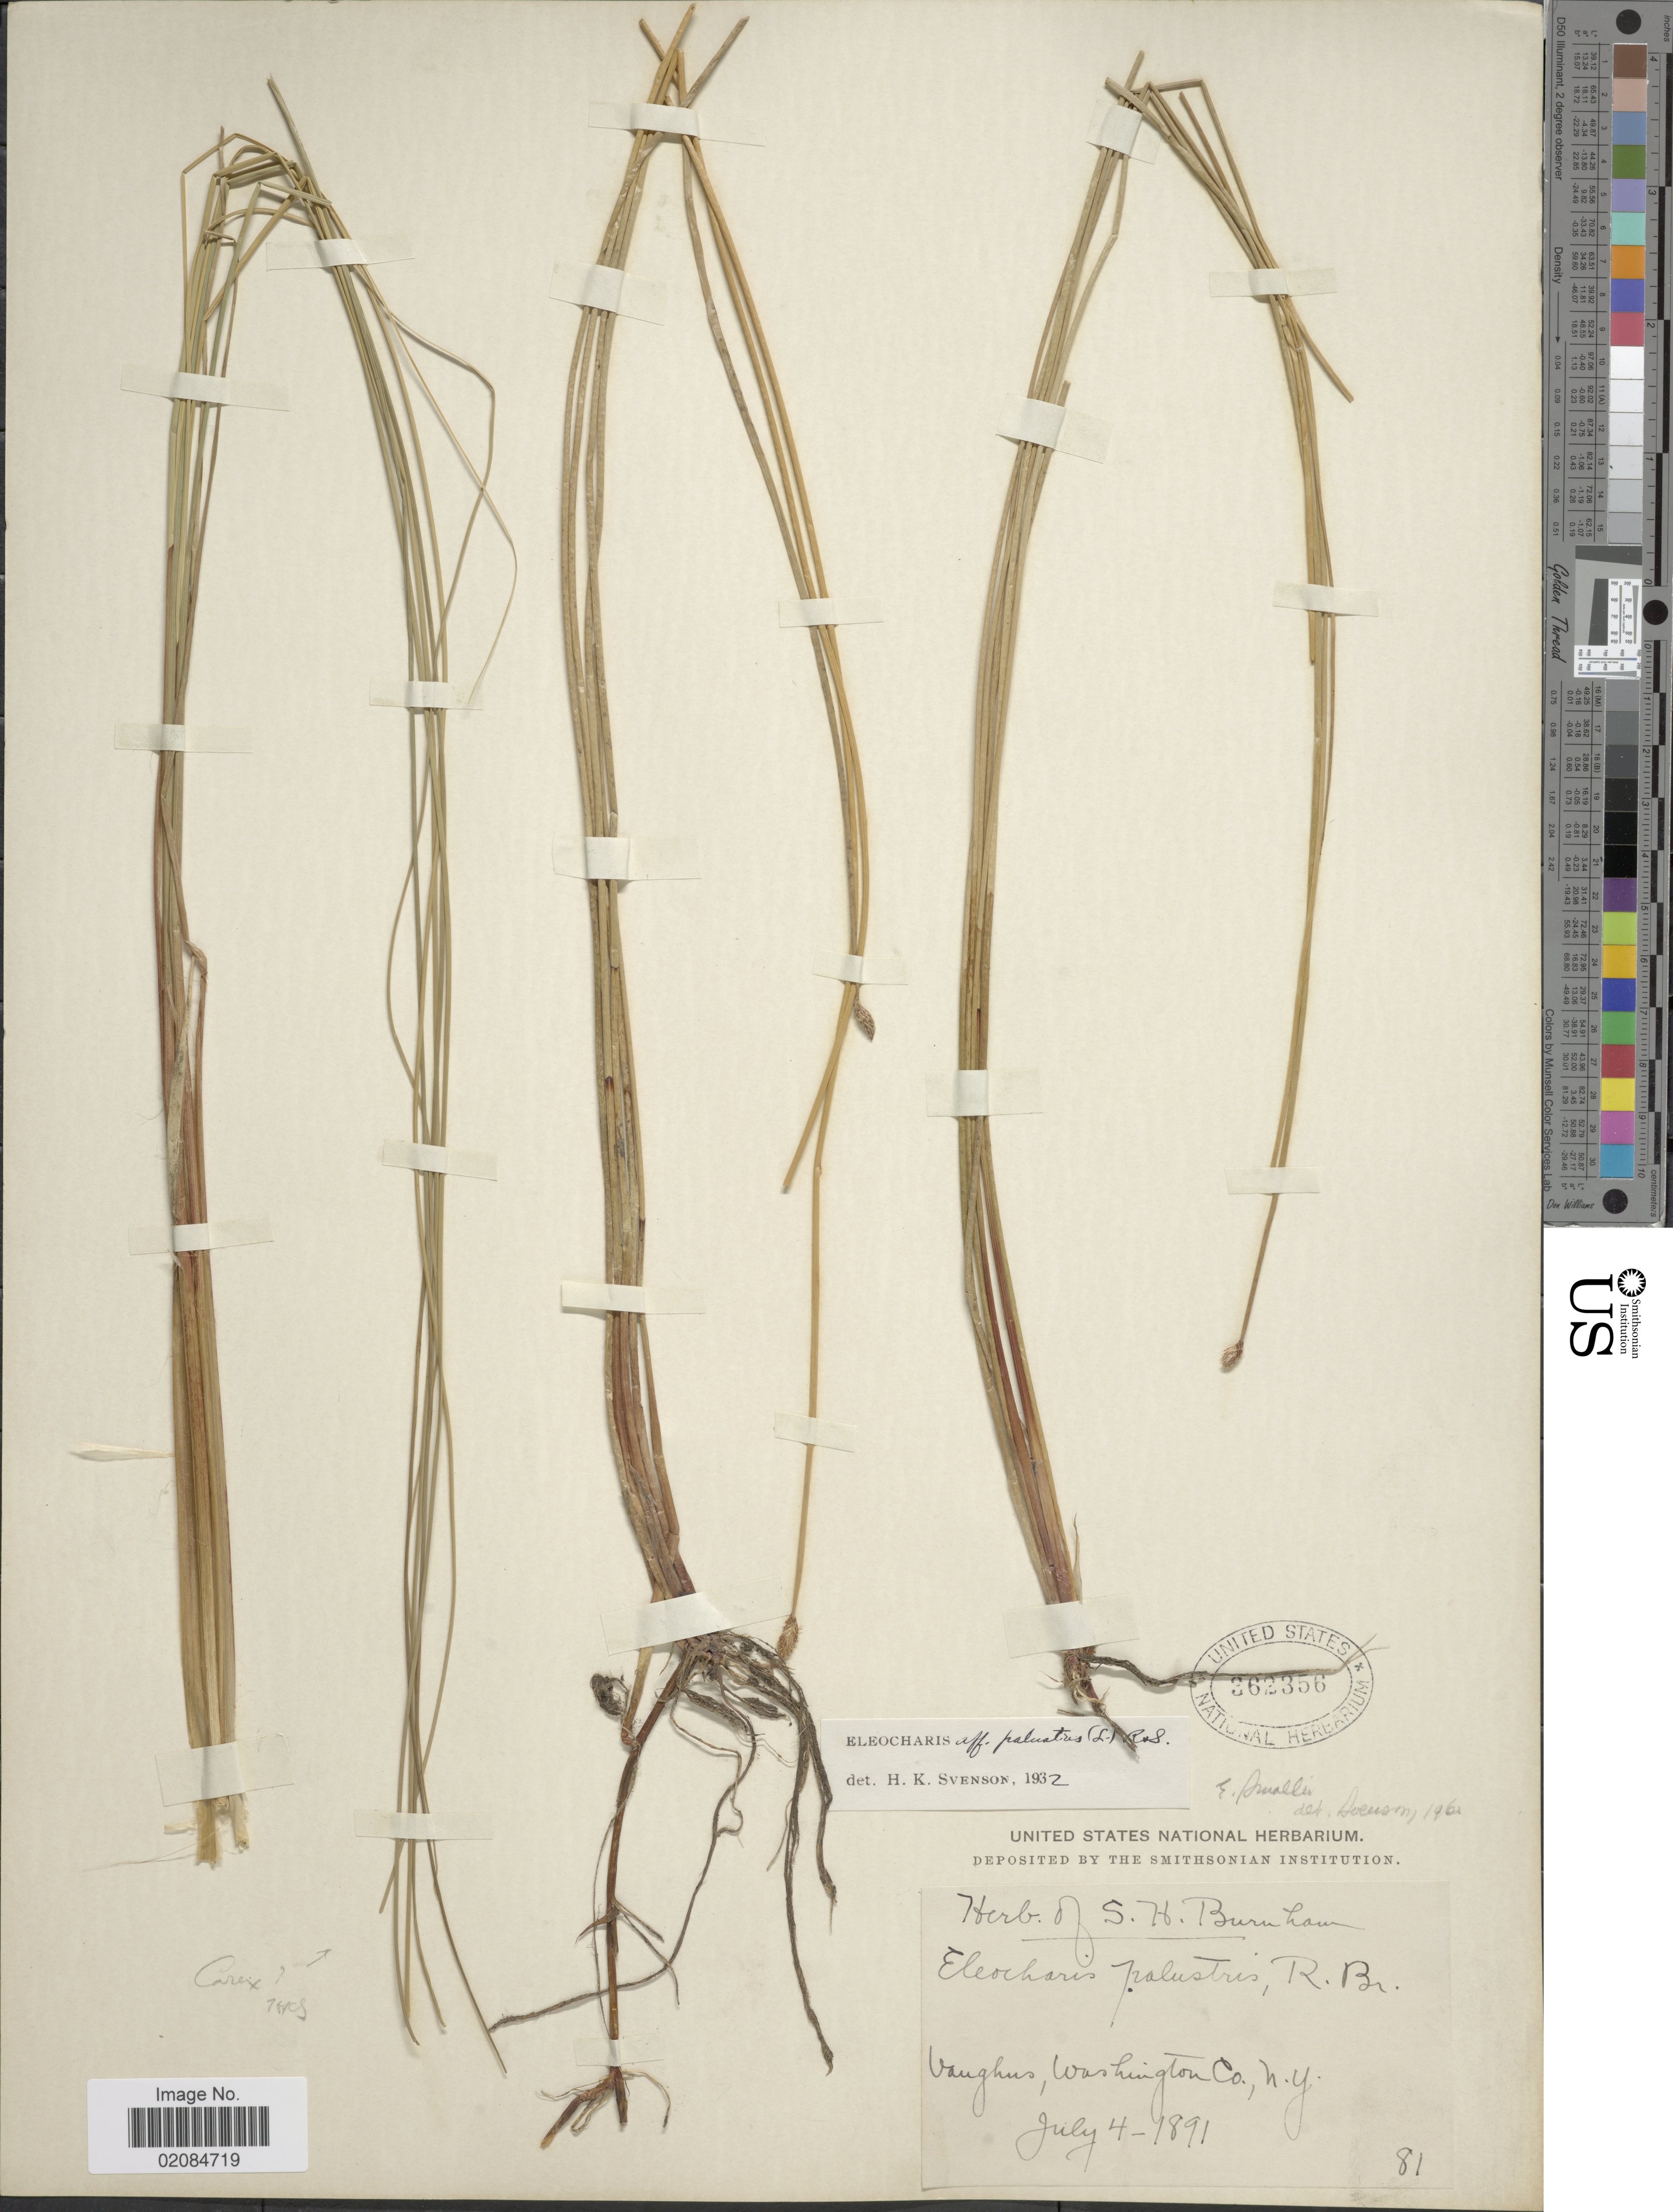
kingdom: Plantae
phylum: Tracheophyta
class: Liliopsida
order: Poales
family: Cyperaceae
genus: Eleocharis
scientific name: Eleocharis palustris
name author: (L.) Roem. & Schult.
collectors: ex herb. S.H. Burnham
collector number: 81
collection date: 1891-07-04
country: United States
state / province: New York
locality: Vaughus, Washington Co., N. Y.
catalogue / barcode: US 362356